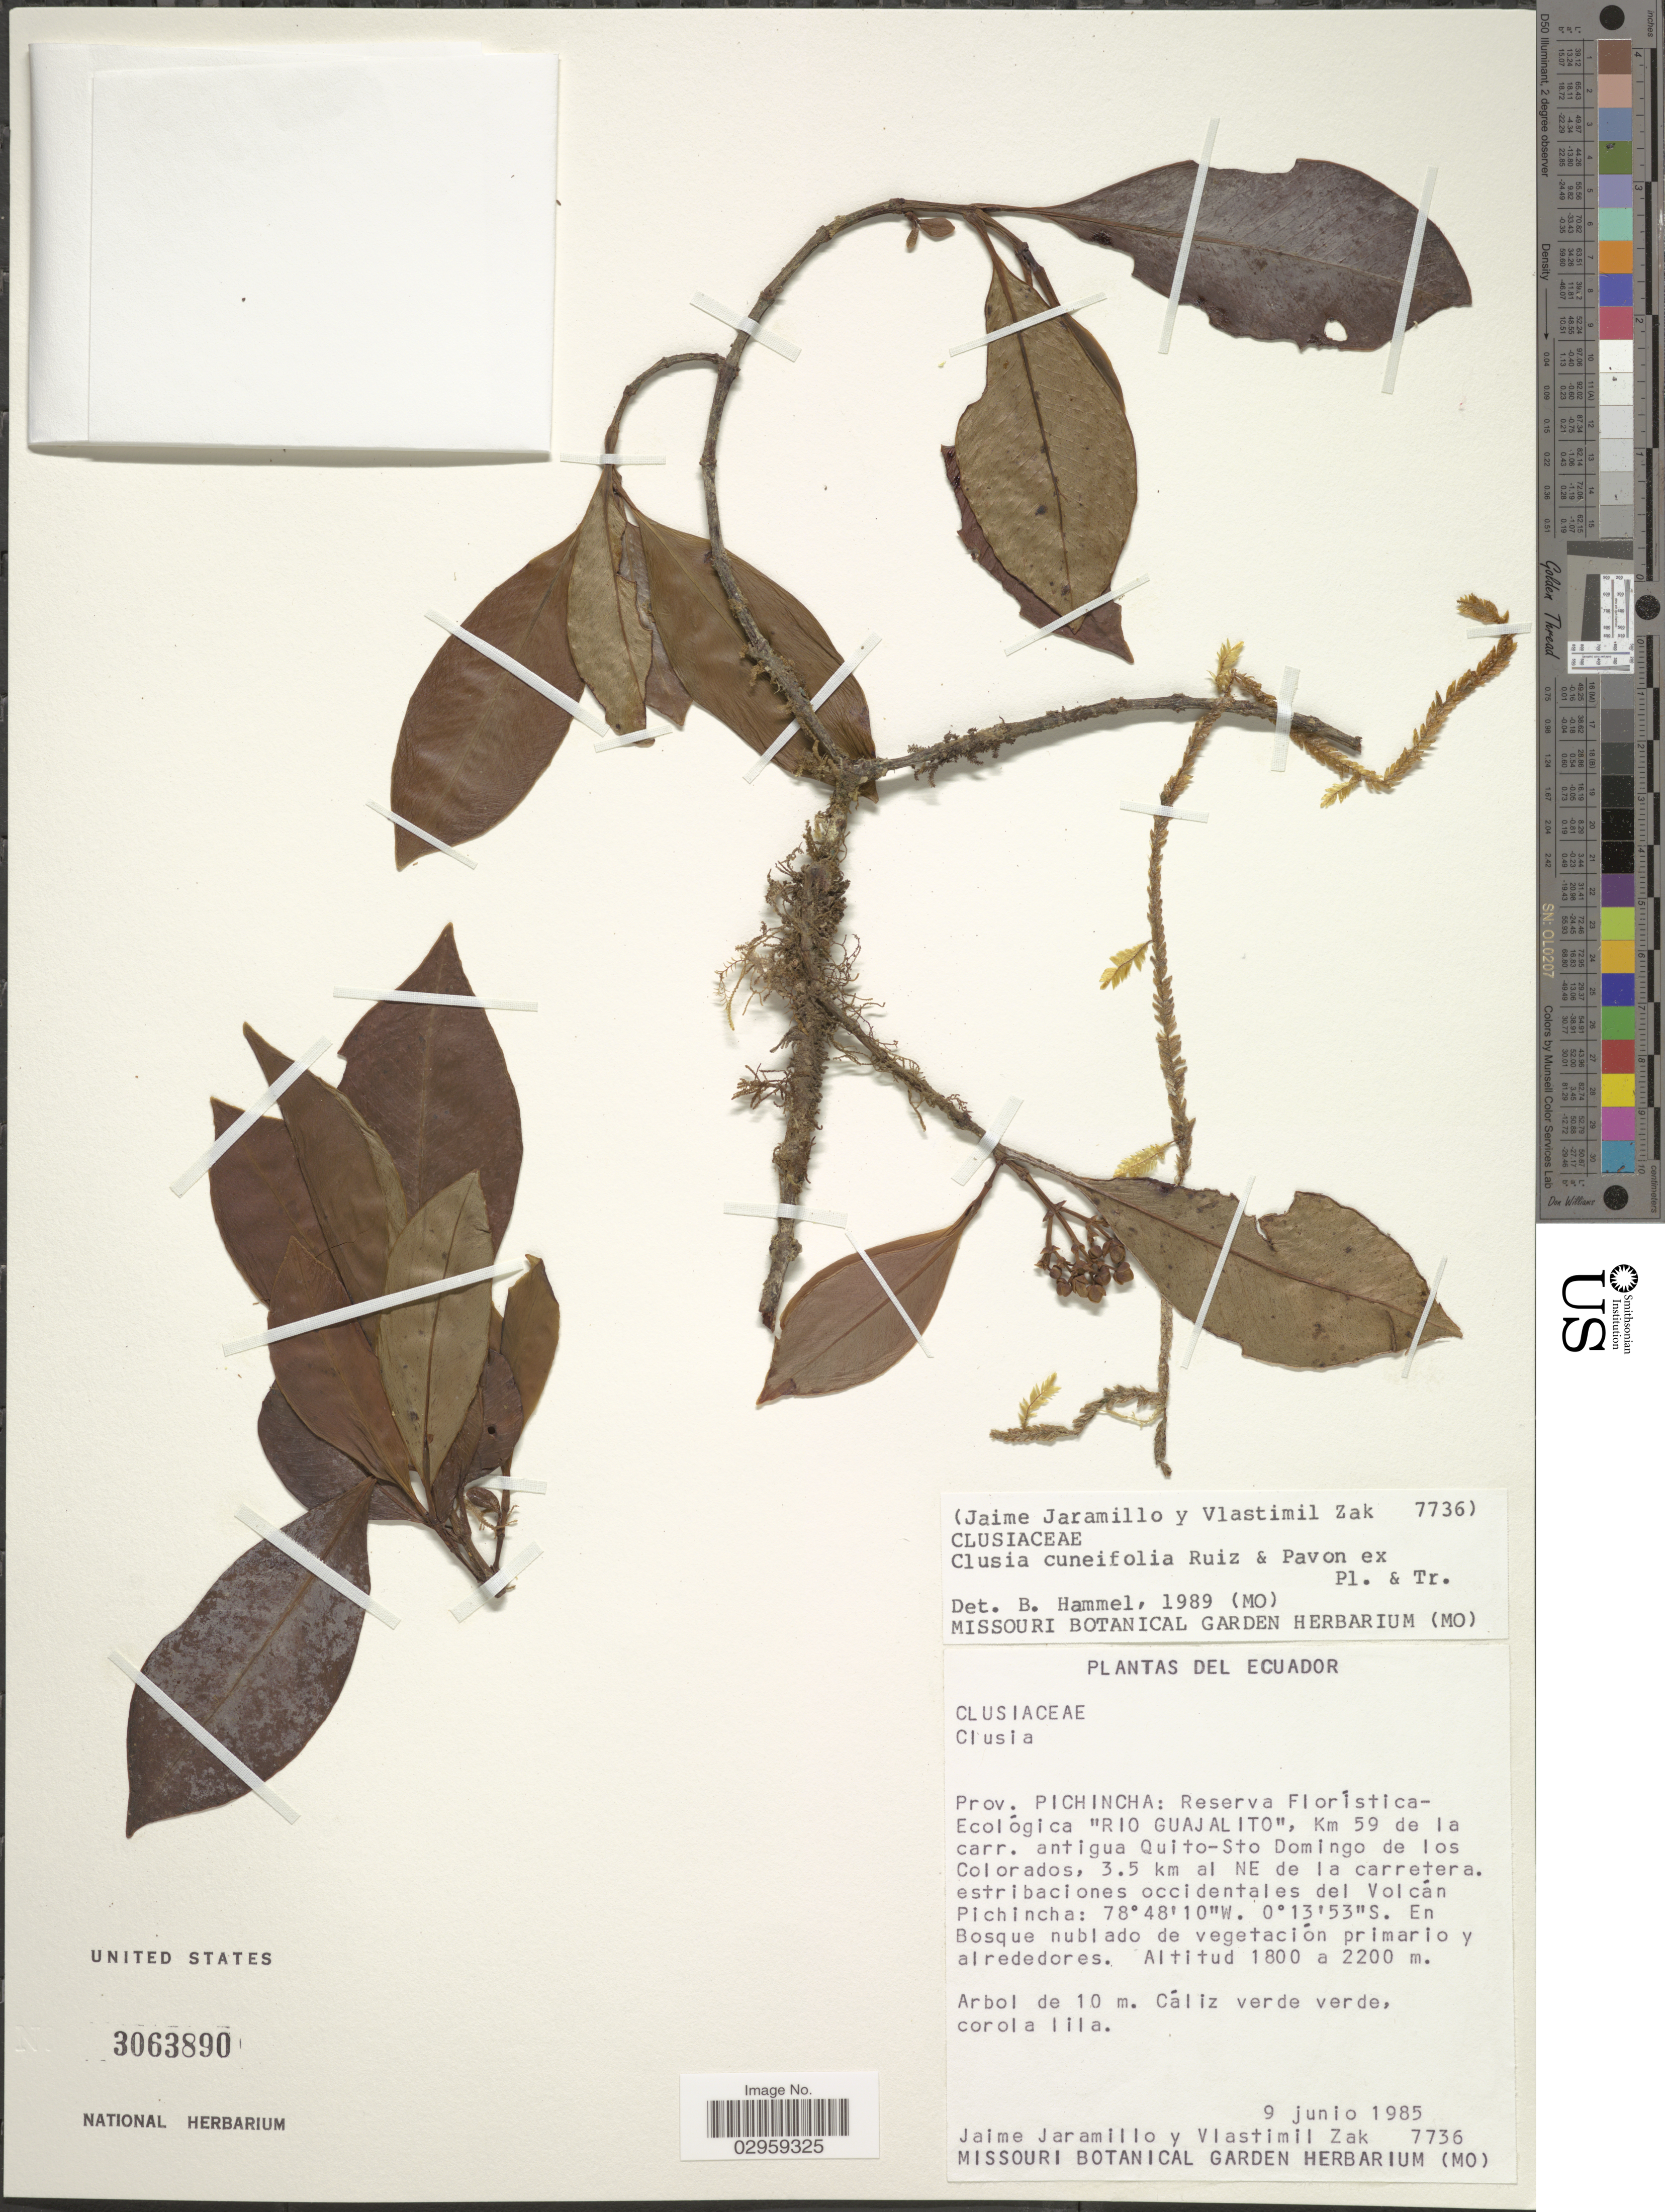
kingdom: Plantae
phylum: Tracheophyta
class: Magnoliopsida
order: Malpighiales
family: Clusiaceae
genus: Clusia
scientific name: Clusia cuneifolia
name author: Cuatrec.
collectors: J. Jaramillo & V. Zak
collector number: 7736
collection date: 1985-06-09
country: Ecuador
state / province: Pichincha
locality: Reserva Florística-Ecológica 'Rio Guajalito', Km 59 de la carr. antigua Quito-Sto Domingo de los Colorados, 3.5 km al NE de la carretera. estribaciones occidentales del Volcán Pichincha.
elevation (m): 1800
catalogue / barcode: US 3063890